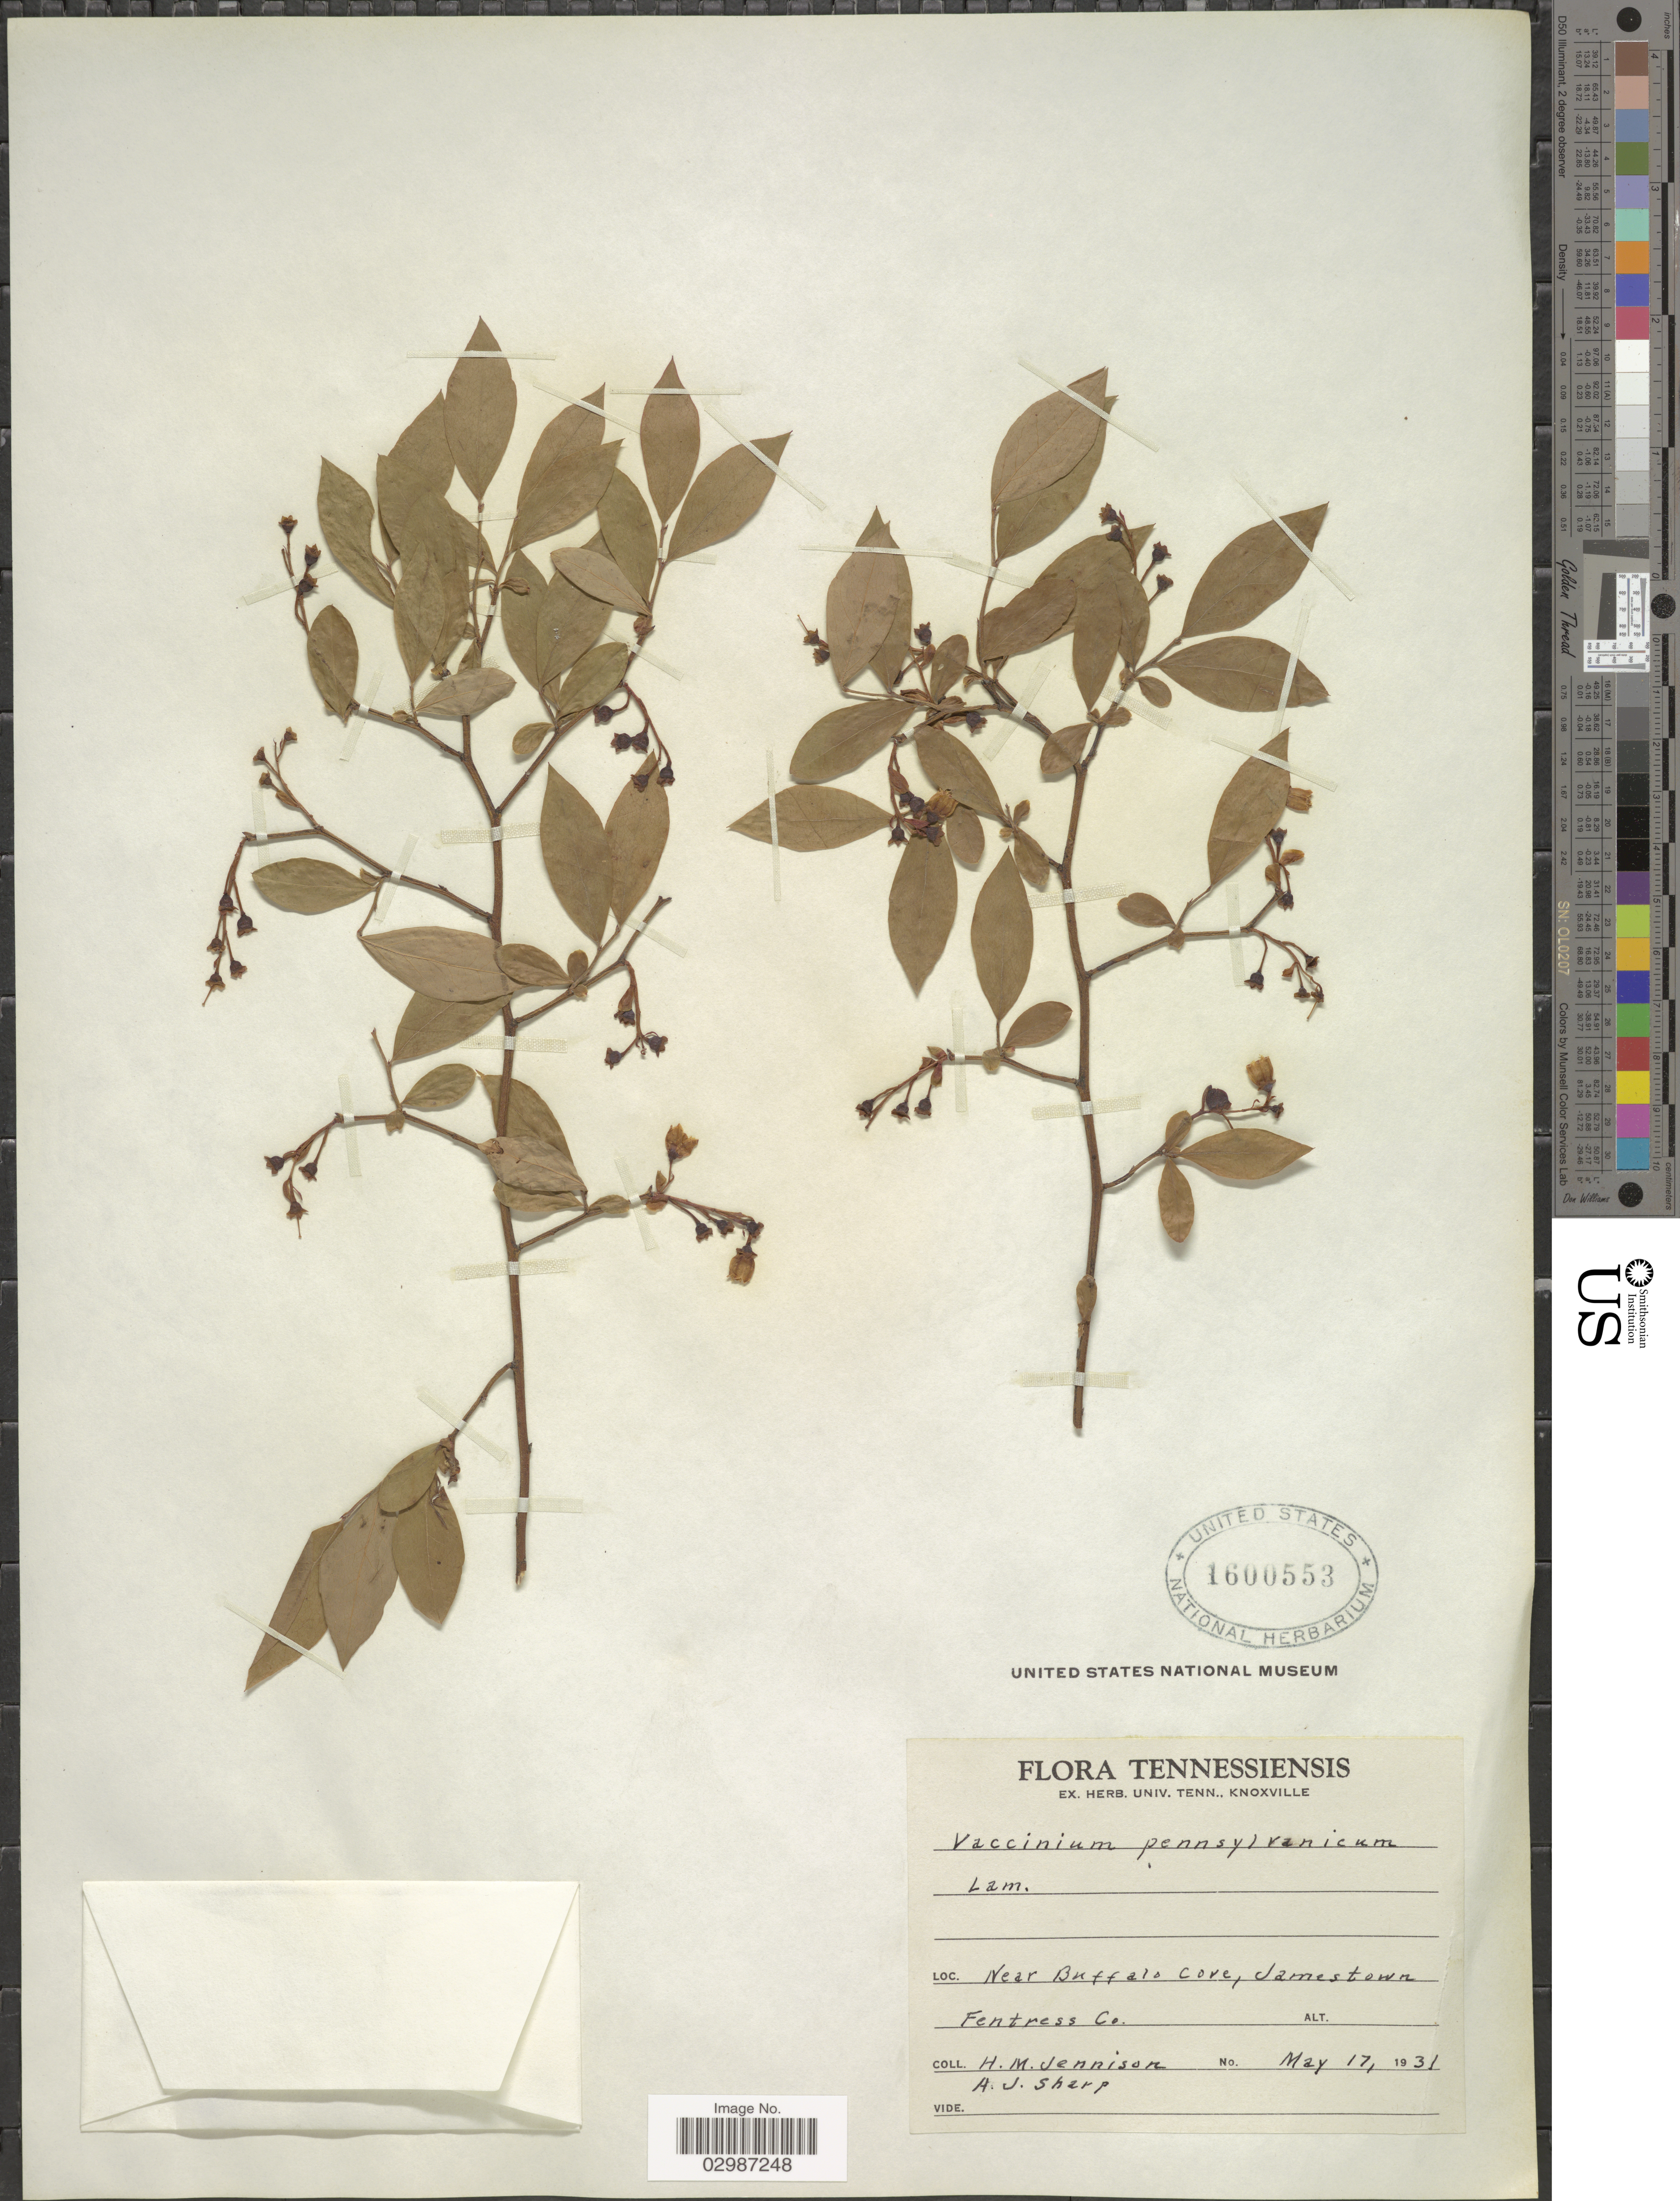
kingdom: Plantae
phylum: Tracheophyta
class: Magnoliopsida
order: Ericales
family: Ericaceae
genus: Vaccinium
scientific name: Vaccinium angustifolium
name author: Aiton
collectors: H. Jennison & A. J. Sharp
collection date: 1931-05-17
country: United States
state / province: Tennessee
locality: Near Buffalo Cove, Jamestown Fentress Co.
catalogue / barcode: US 1600553